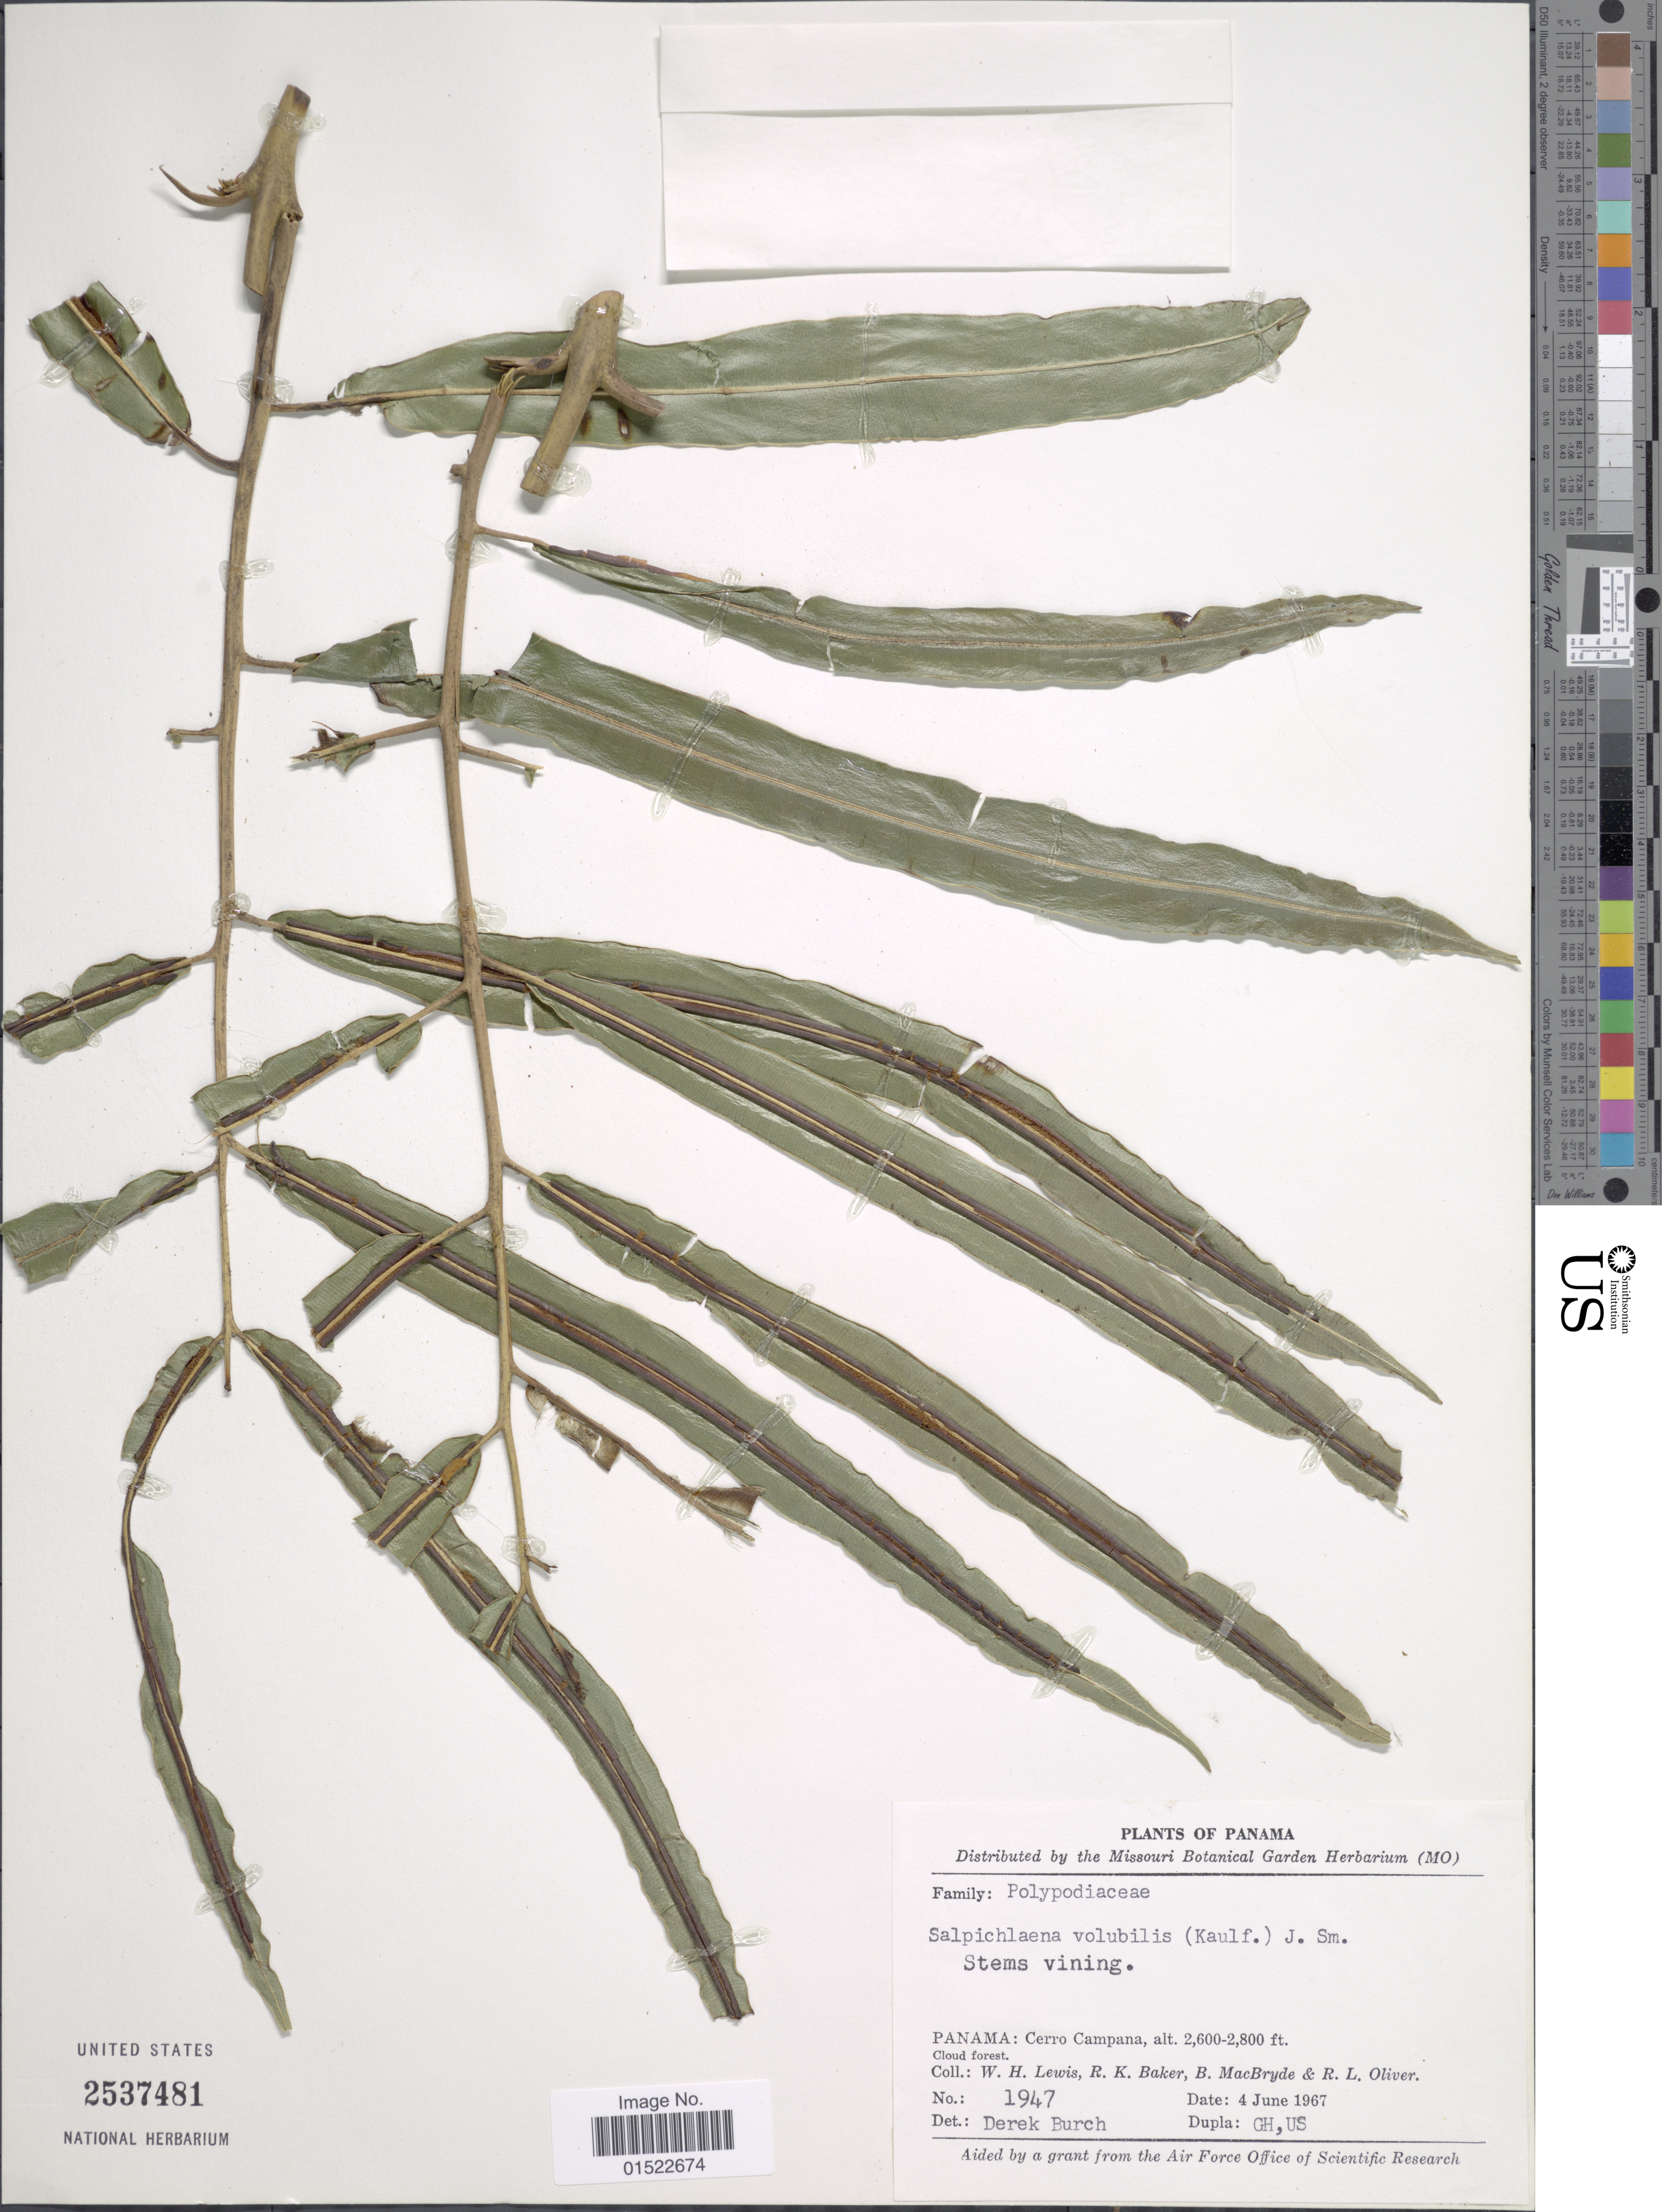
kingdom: Plantae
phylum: Tracheophyta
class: Polypodiopsida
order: Polypodiales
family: Blechnaceae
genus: Salpichlaena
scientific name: Salpichlaena volubilis subsp. volubilis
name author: (Kaulf.) J. Sm.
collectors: W. H. Lewis, R. K. Baker, B. MacBryde & R. Oliver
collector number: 1947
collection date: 1967-06-04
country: Panama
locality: Cerro Campana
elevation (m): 792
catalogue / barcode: US 2537481